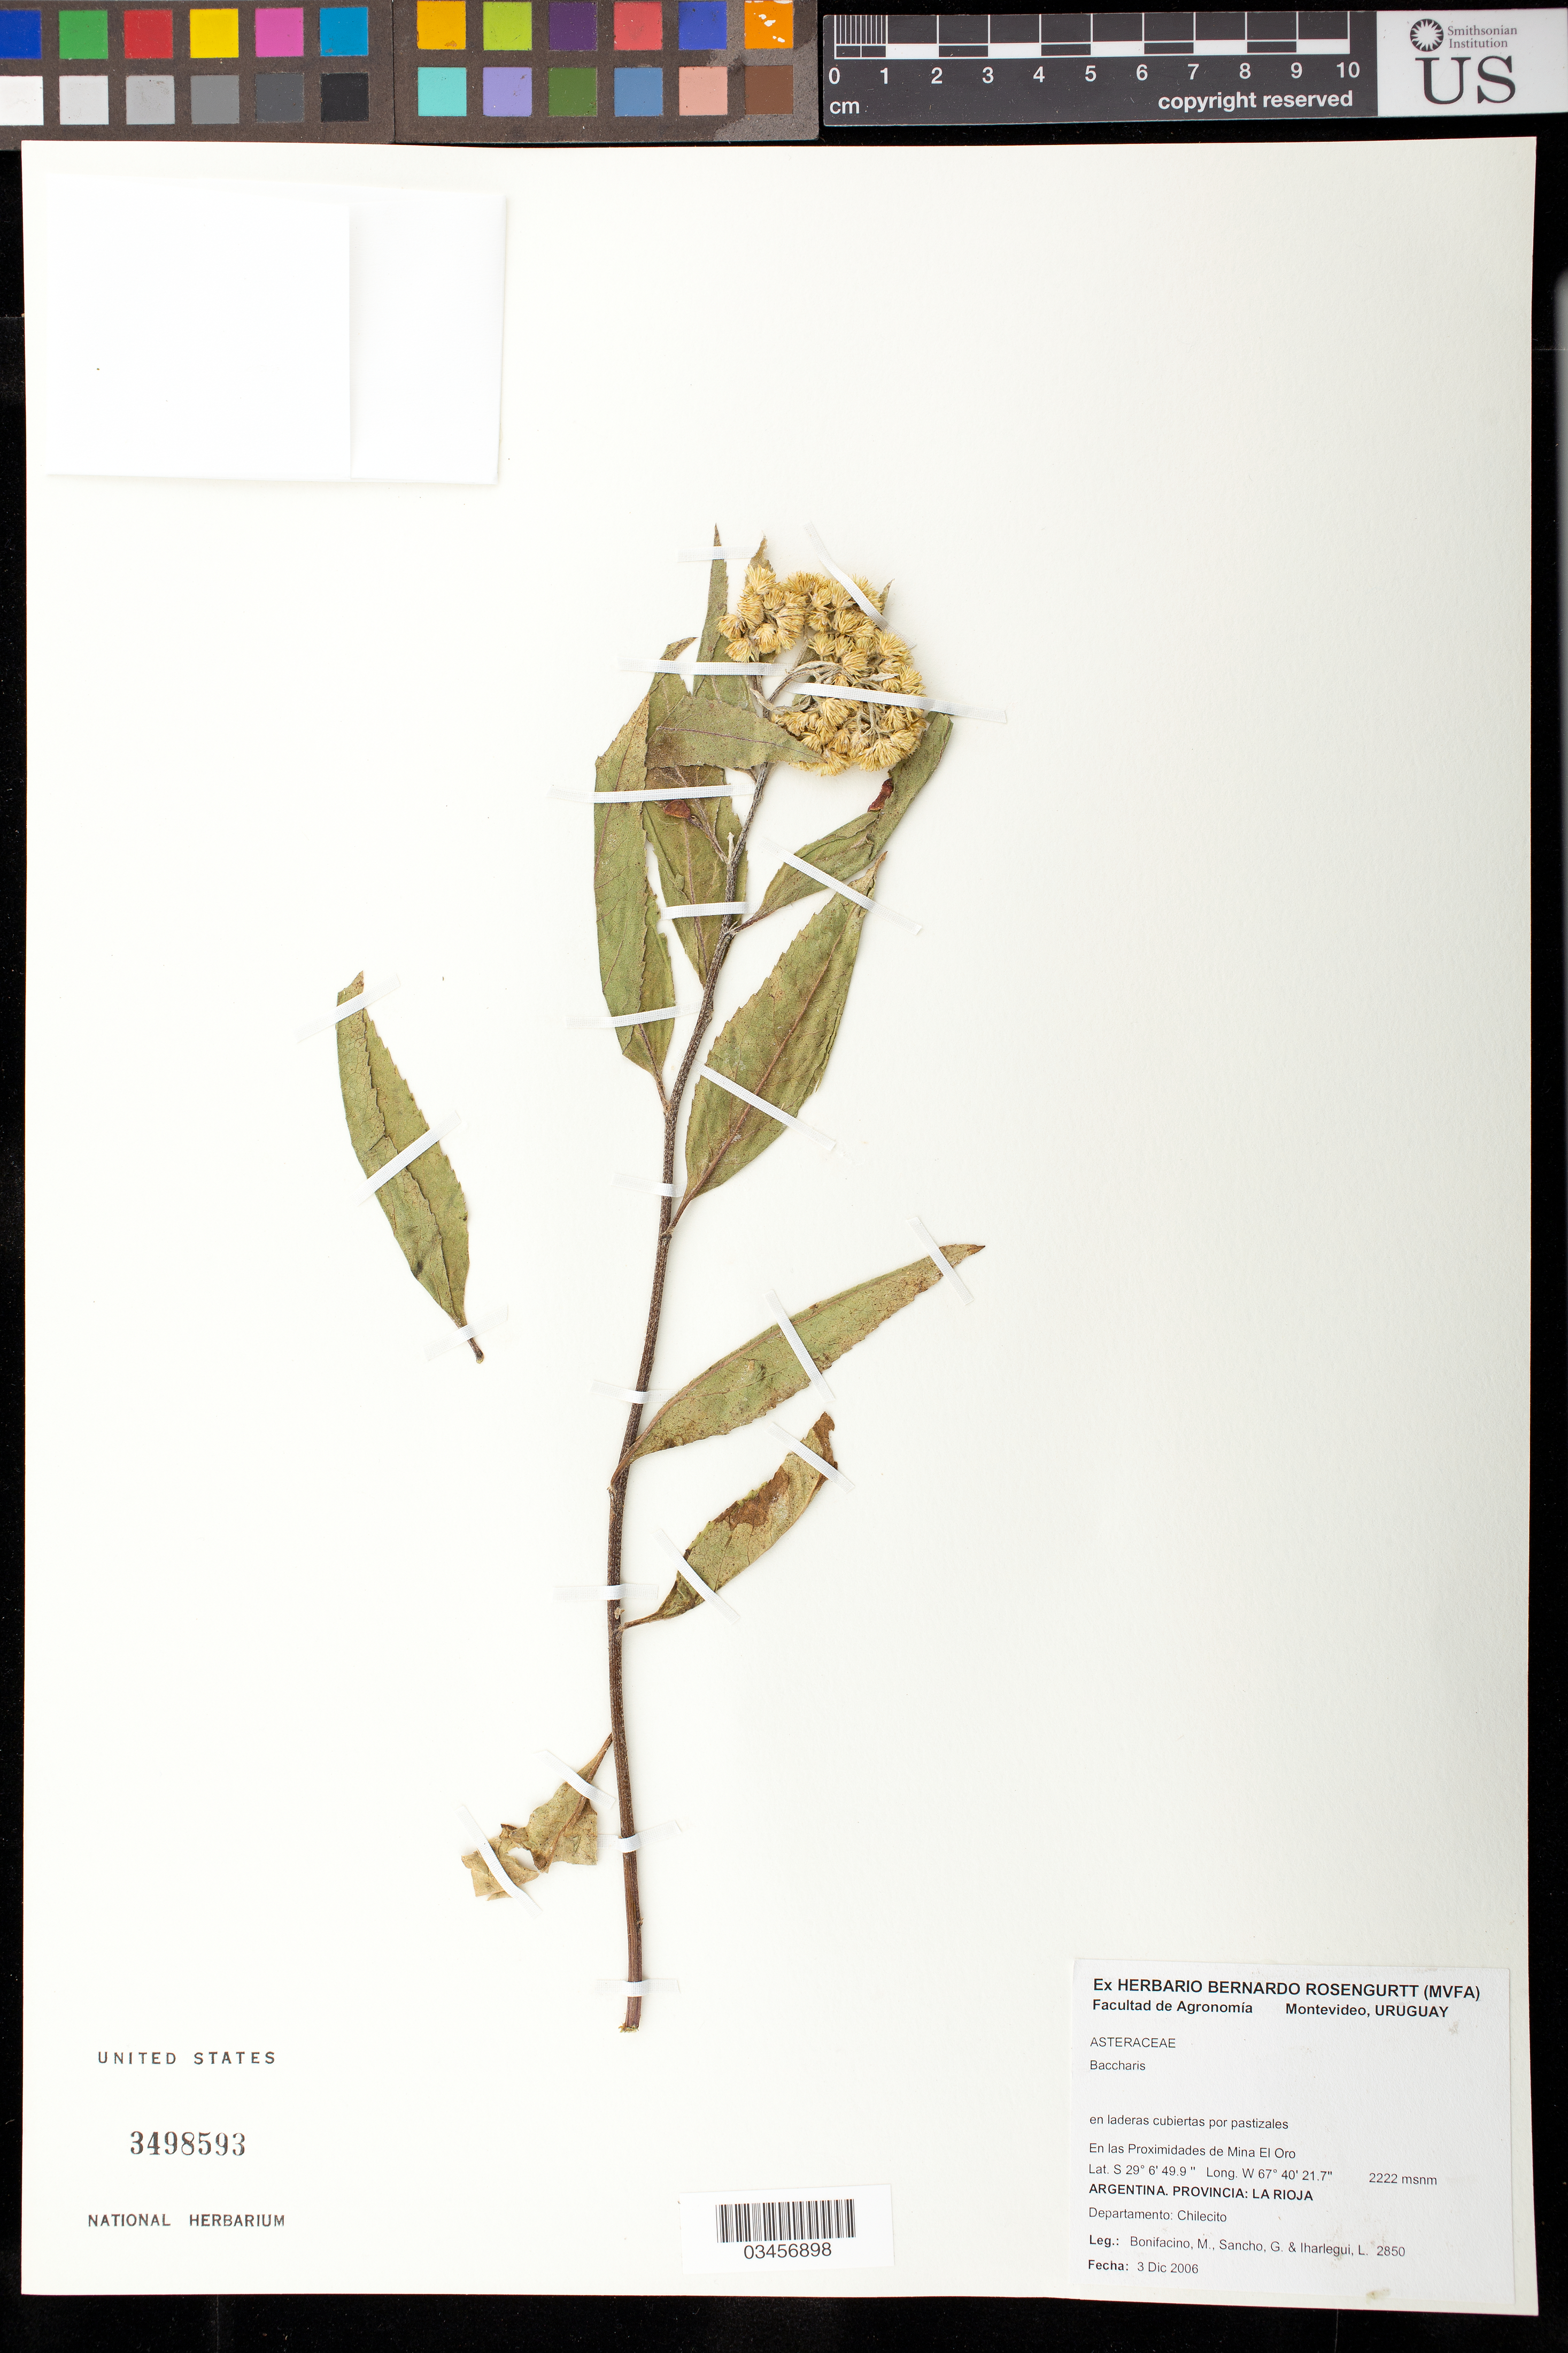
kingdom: Plantae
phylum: Tracheophyta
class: Magnoliopsida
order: Asterales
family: Asteraceae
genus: Baccharis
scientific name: Baccharis sp.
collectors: M. Bonifacino, G. Sancho & L. Iharlegui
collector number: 2850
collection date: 2006-12-03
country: Argentina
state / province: La Rioja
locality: Departamento Chilecito. En las próximidades de Mina El Oro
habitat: En laderas cubiertas por pastizales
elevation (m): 2222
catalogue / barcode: US 3498593